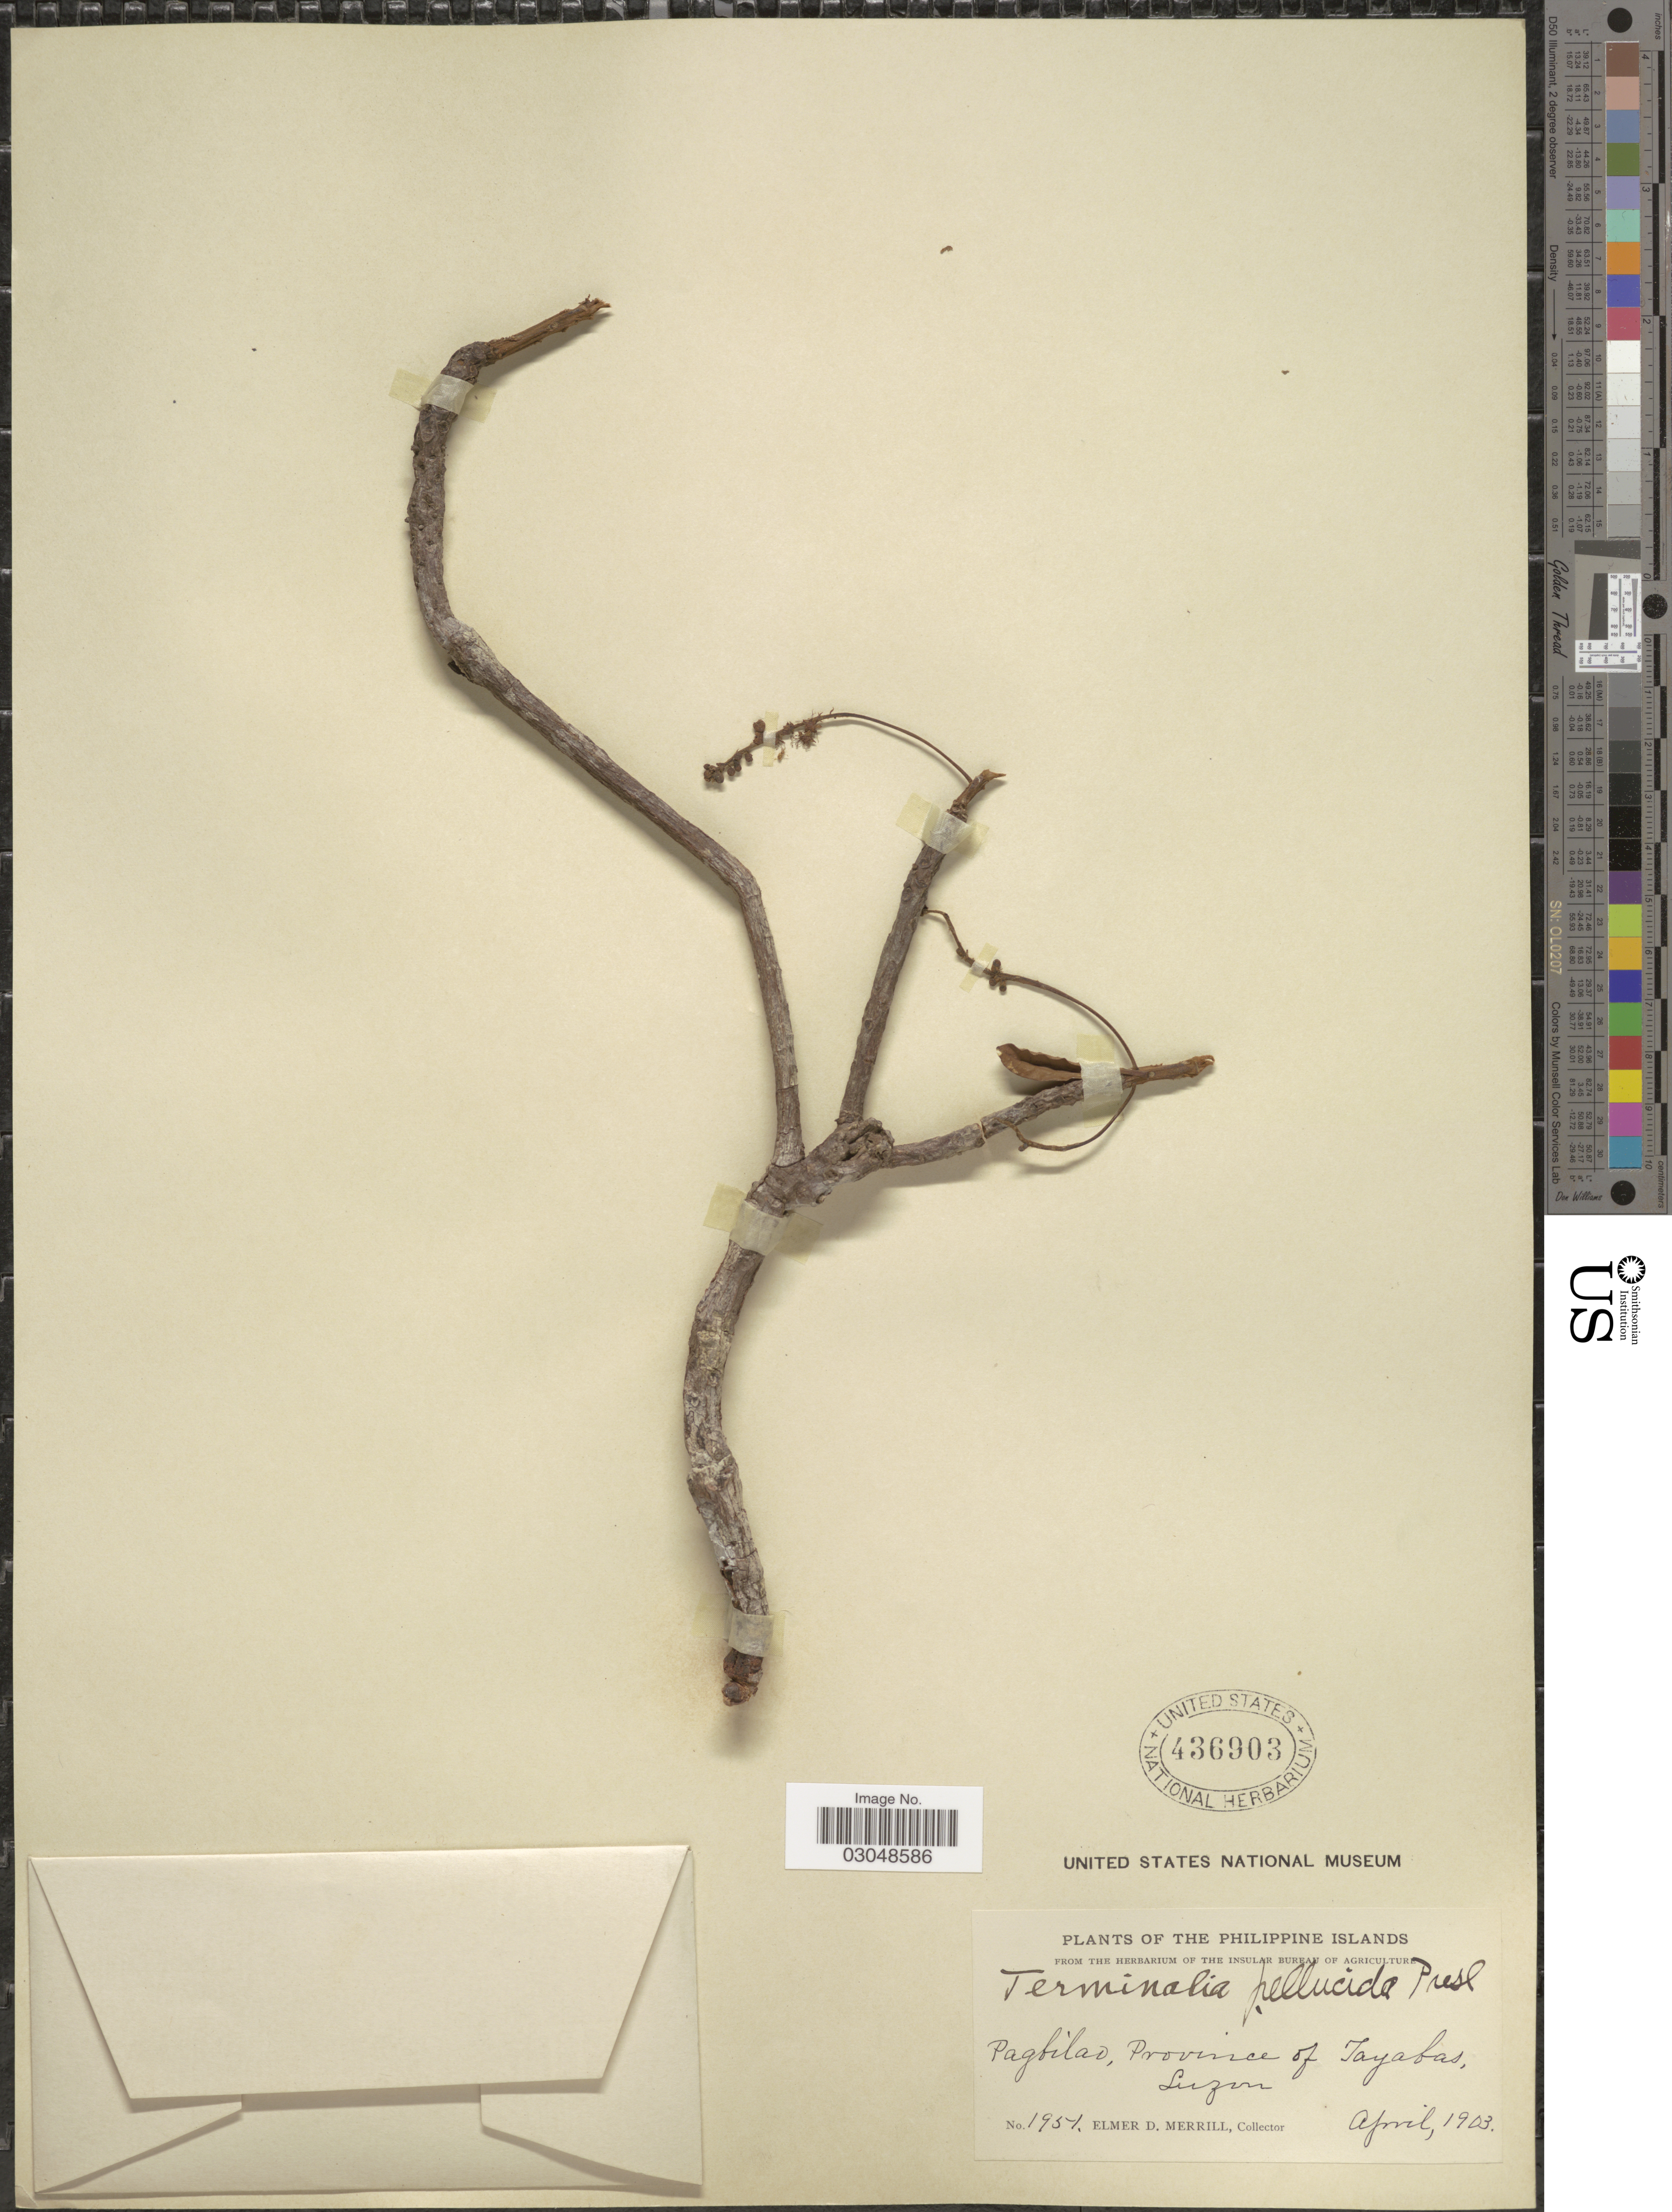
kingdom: Plantae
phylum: Tracheophyta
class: Magnoliopsida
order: Myrtales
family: Combretaceae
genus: Terminalia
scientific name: Terminalia pellucida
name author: C. Presl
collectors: E. D. Merrill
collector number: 1951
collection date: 1903-04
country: Philippines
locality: The Philipinne Islands, Pagbilao, Province of Tayabas, Luzon.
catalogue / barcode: US 436903